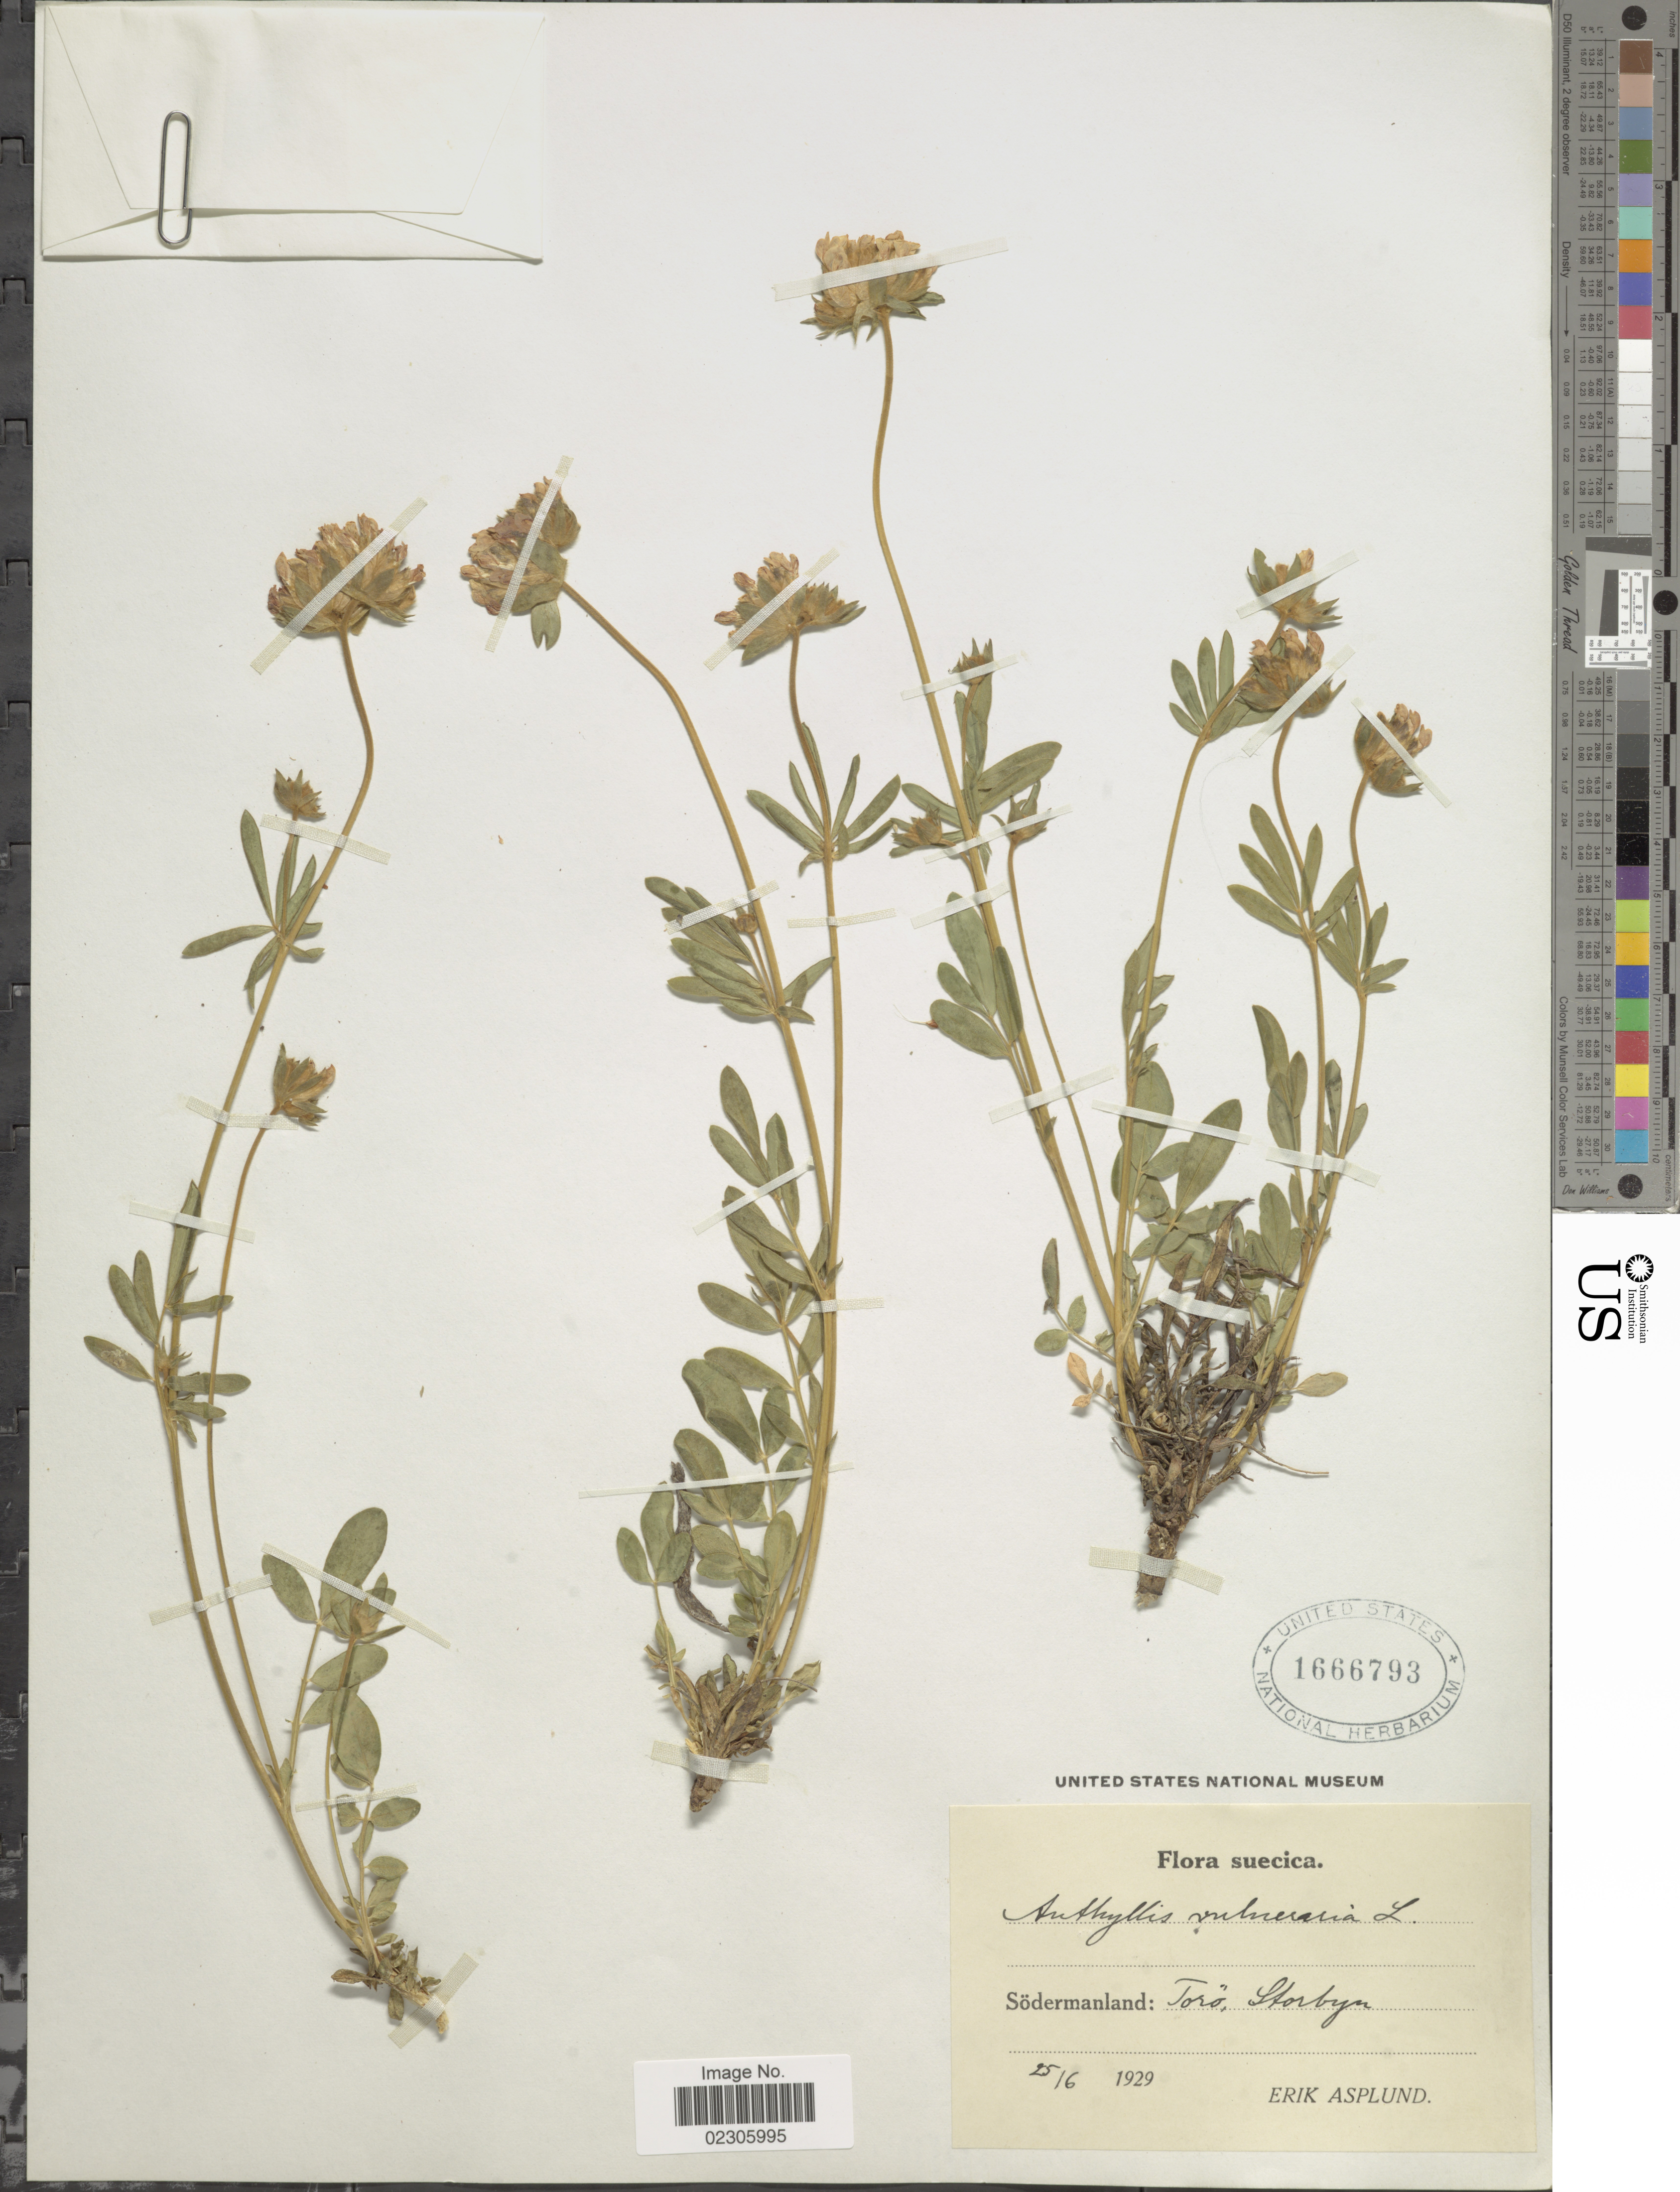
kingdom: Plantae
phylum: Tracheophyta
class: Magnoliopsida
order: Fabales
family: Fabaceae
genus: Anthyllis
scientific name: Anthyllis vulneraria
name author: L.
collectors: E. Asplund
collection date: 1929-06-25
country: Sweden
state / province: Sodermanland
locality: Toro, Storbyn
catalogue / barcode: US 1666793